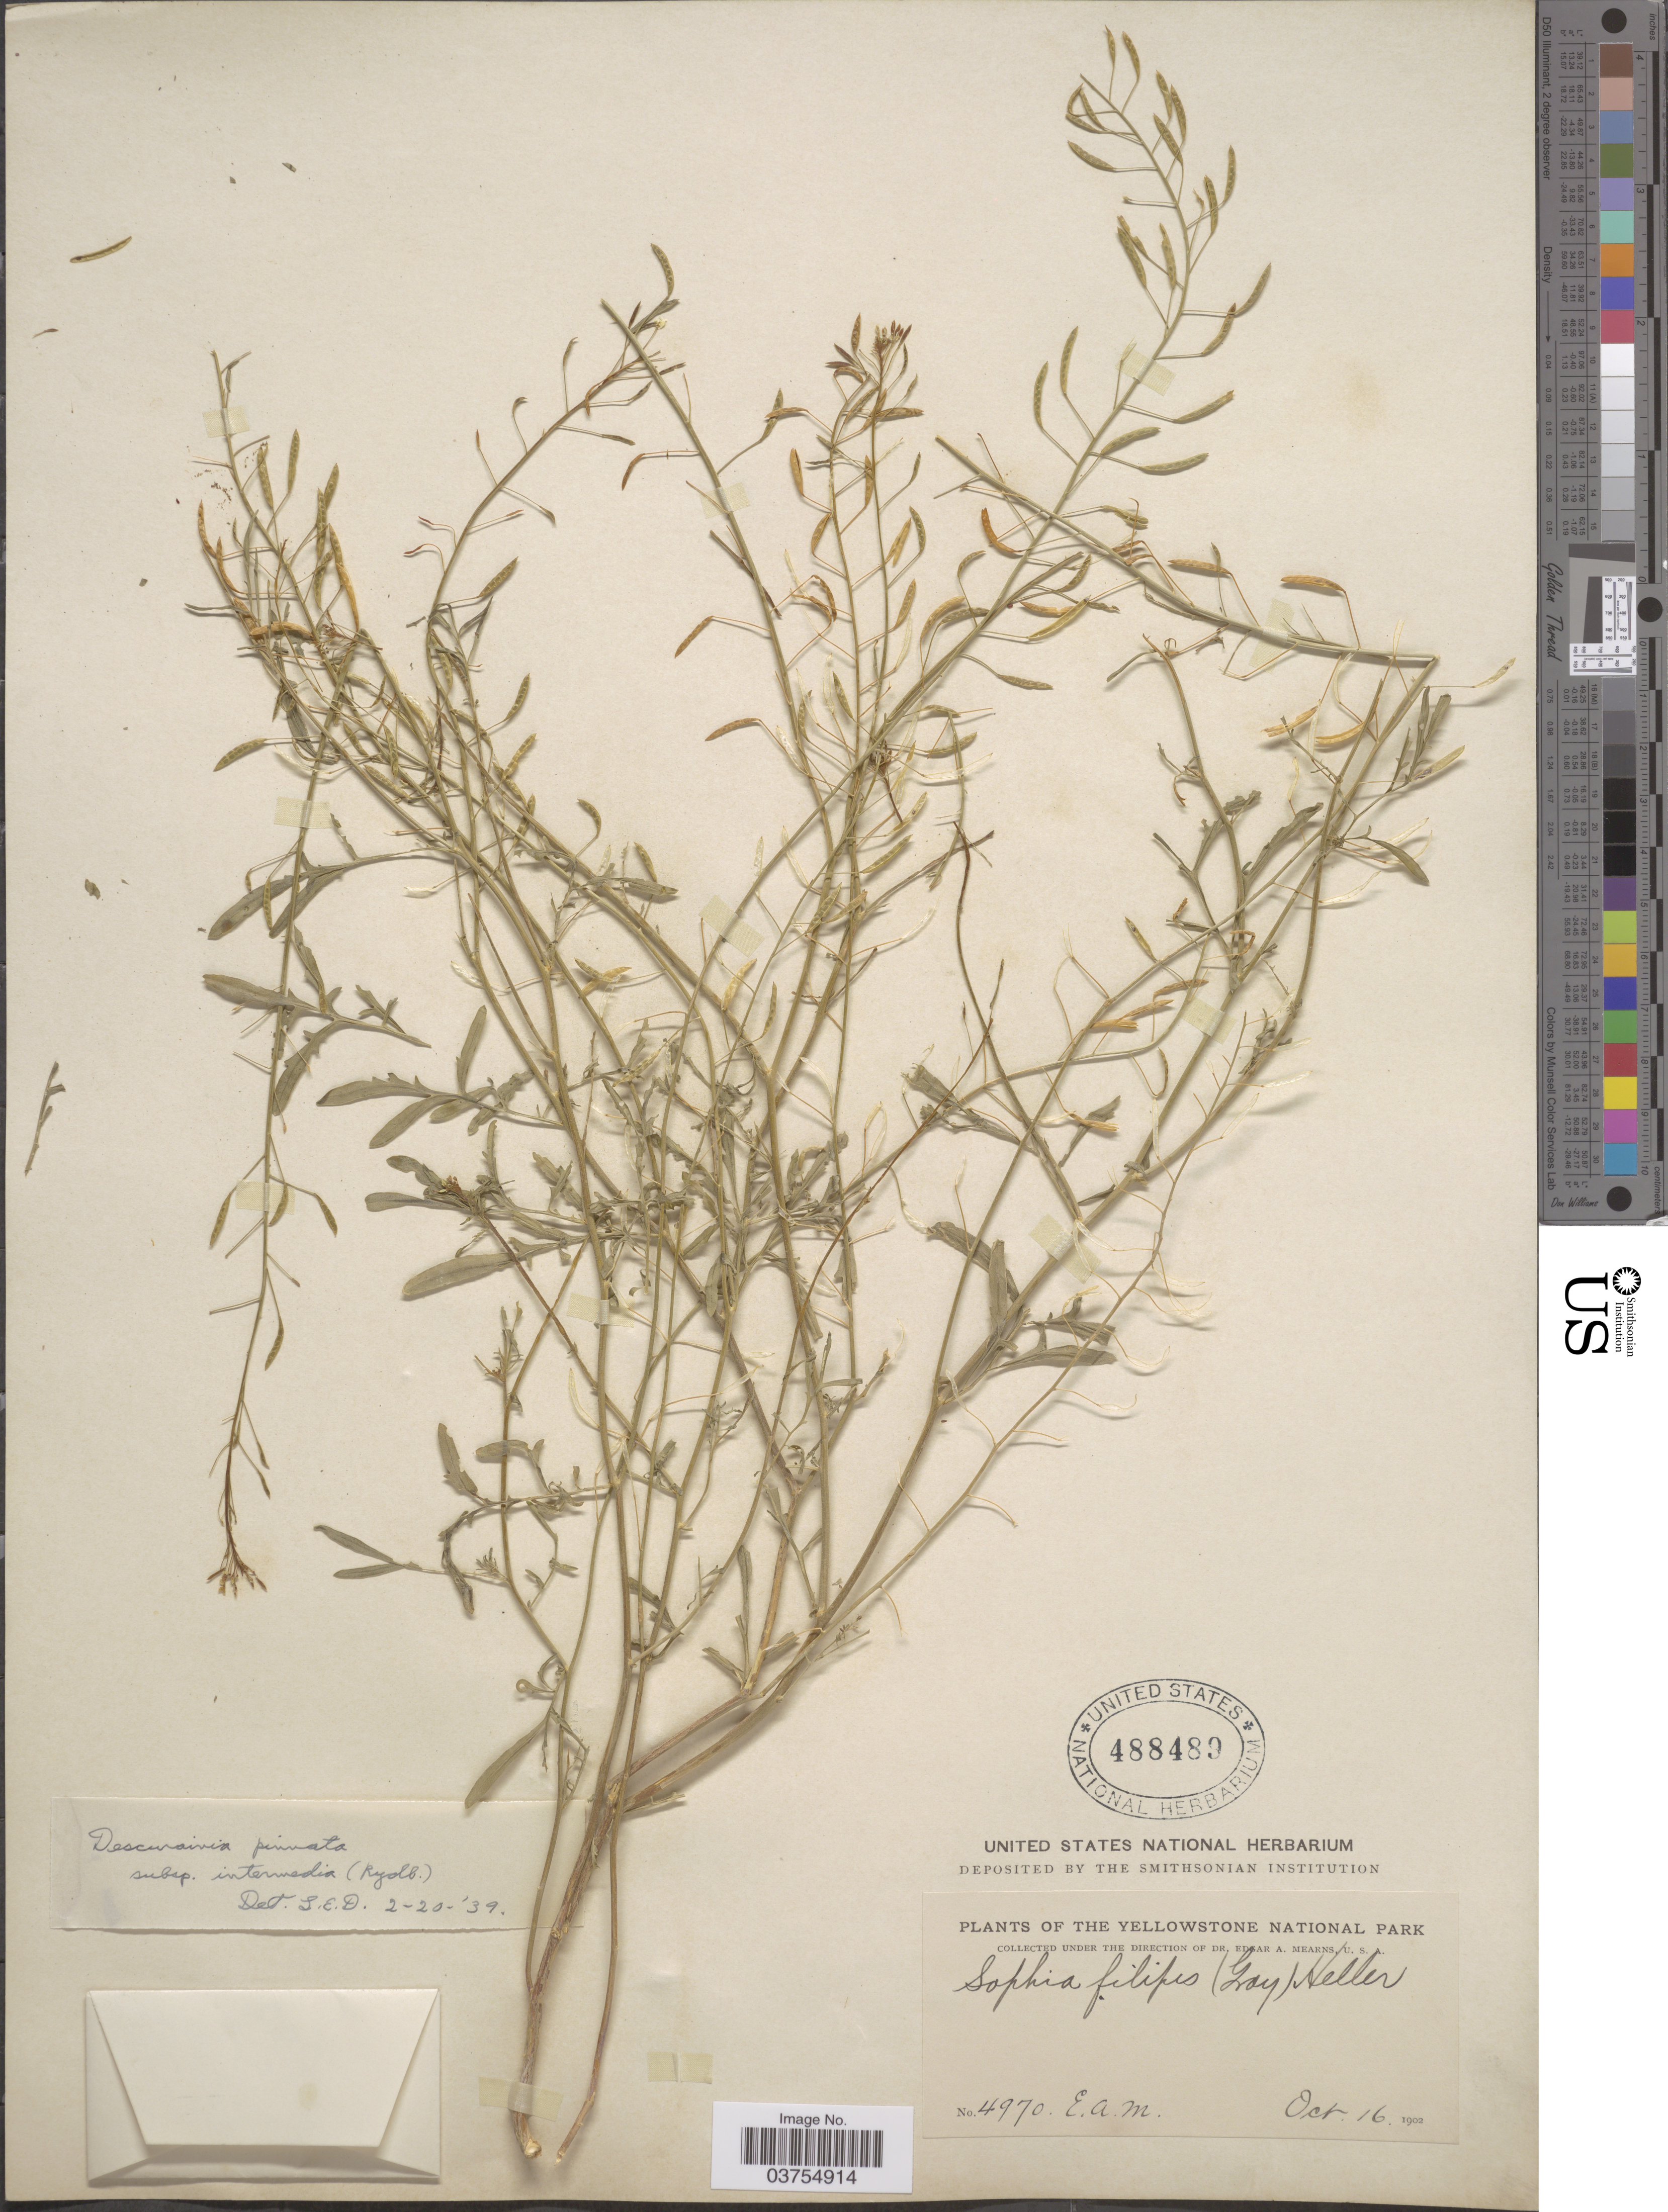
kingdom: Plantae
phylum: Tracheophyta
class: Magnoliopsida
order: Brassicales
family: Brassicaceae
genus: Descurainia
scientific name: Descurainia pinnata subsp. intermedia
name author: (Rydb.) Detling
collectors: E. A. Mearns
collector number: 4970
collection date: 1902-10-16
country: United States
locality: The Yellowstone National Park.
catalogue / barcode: US 488489